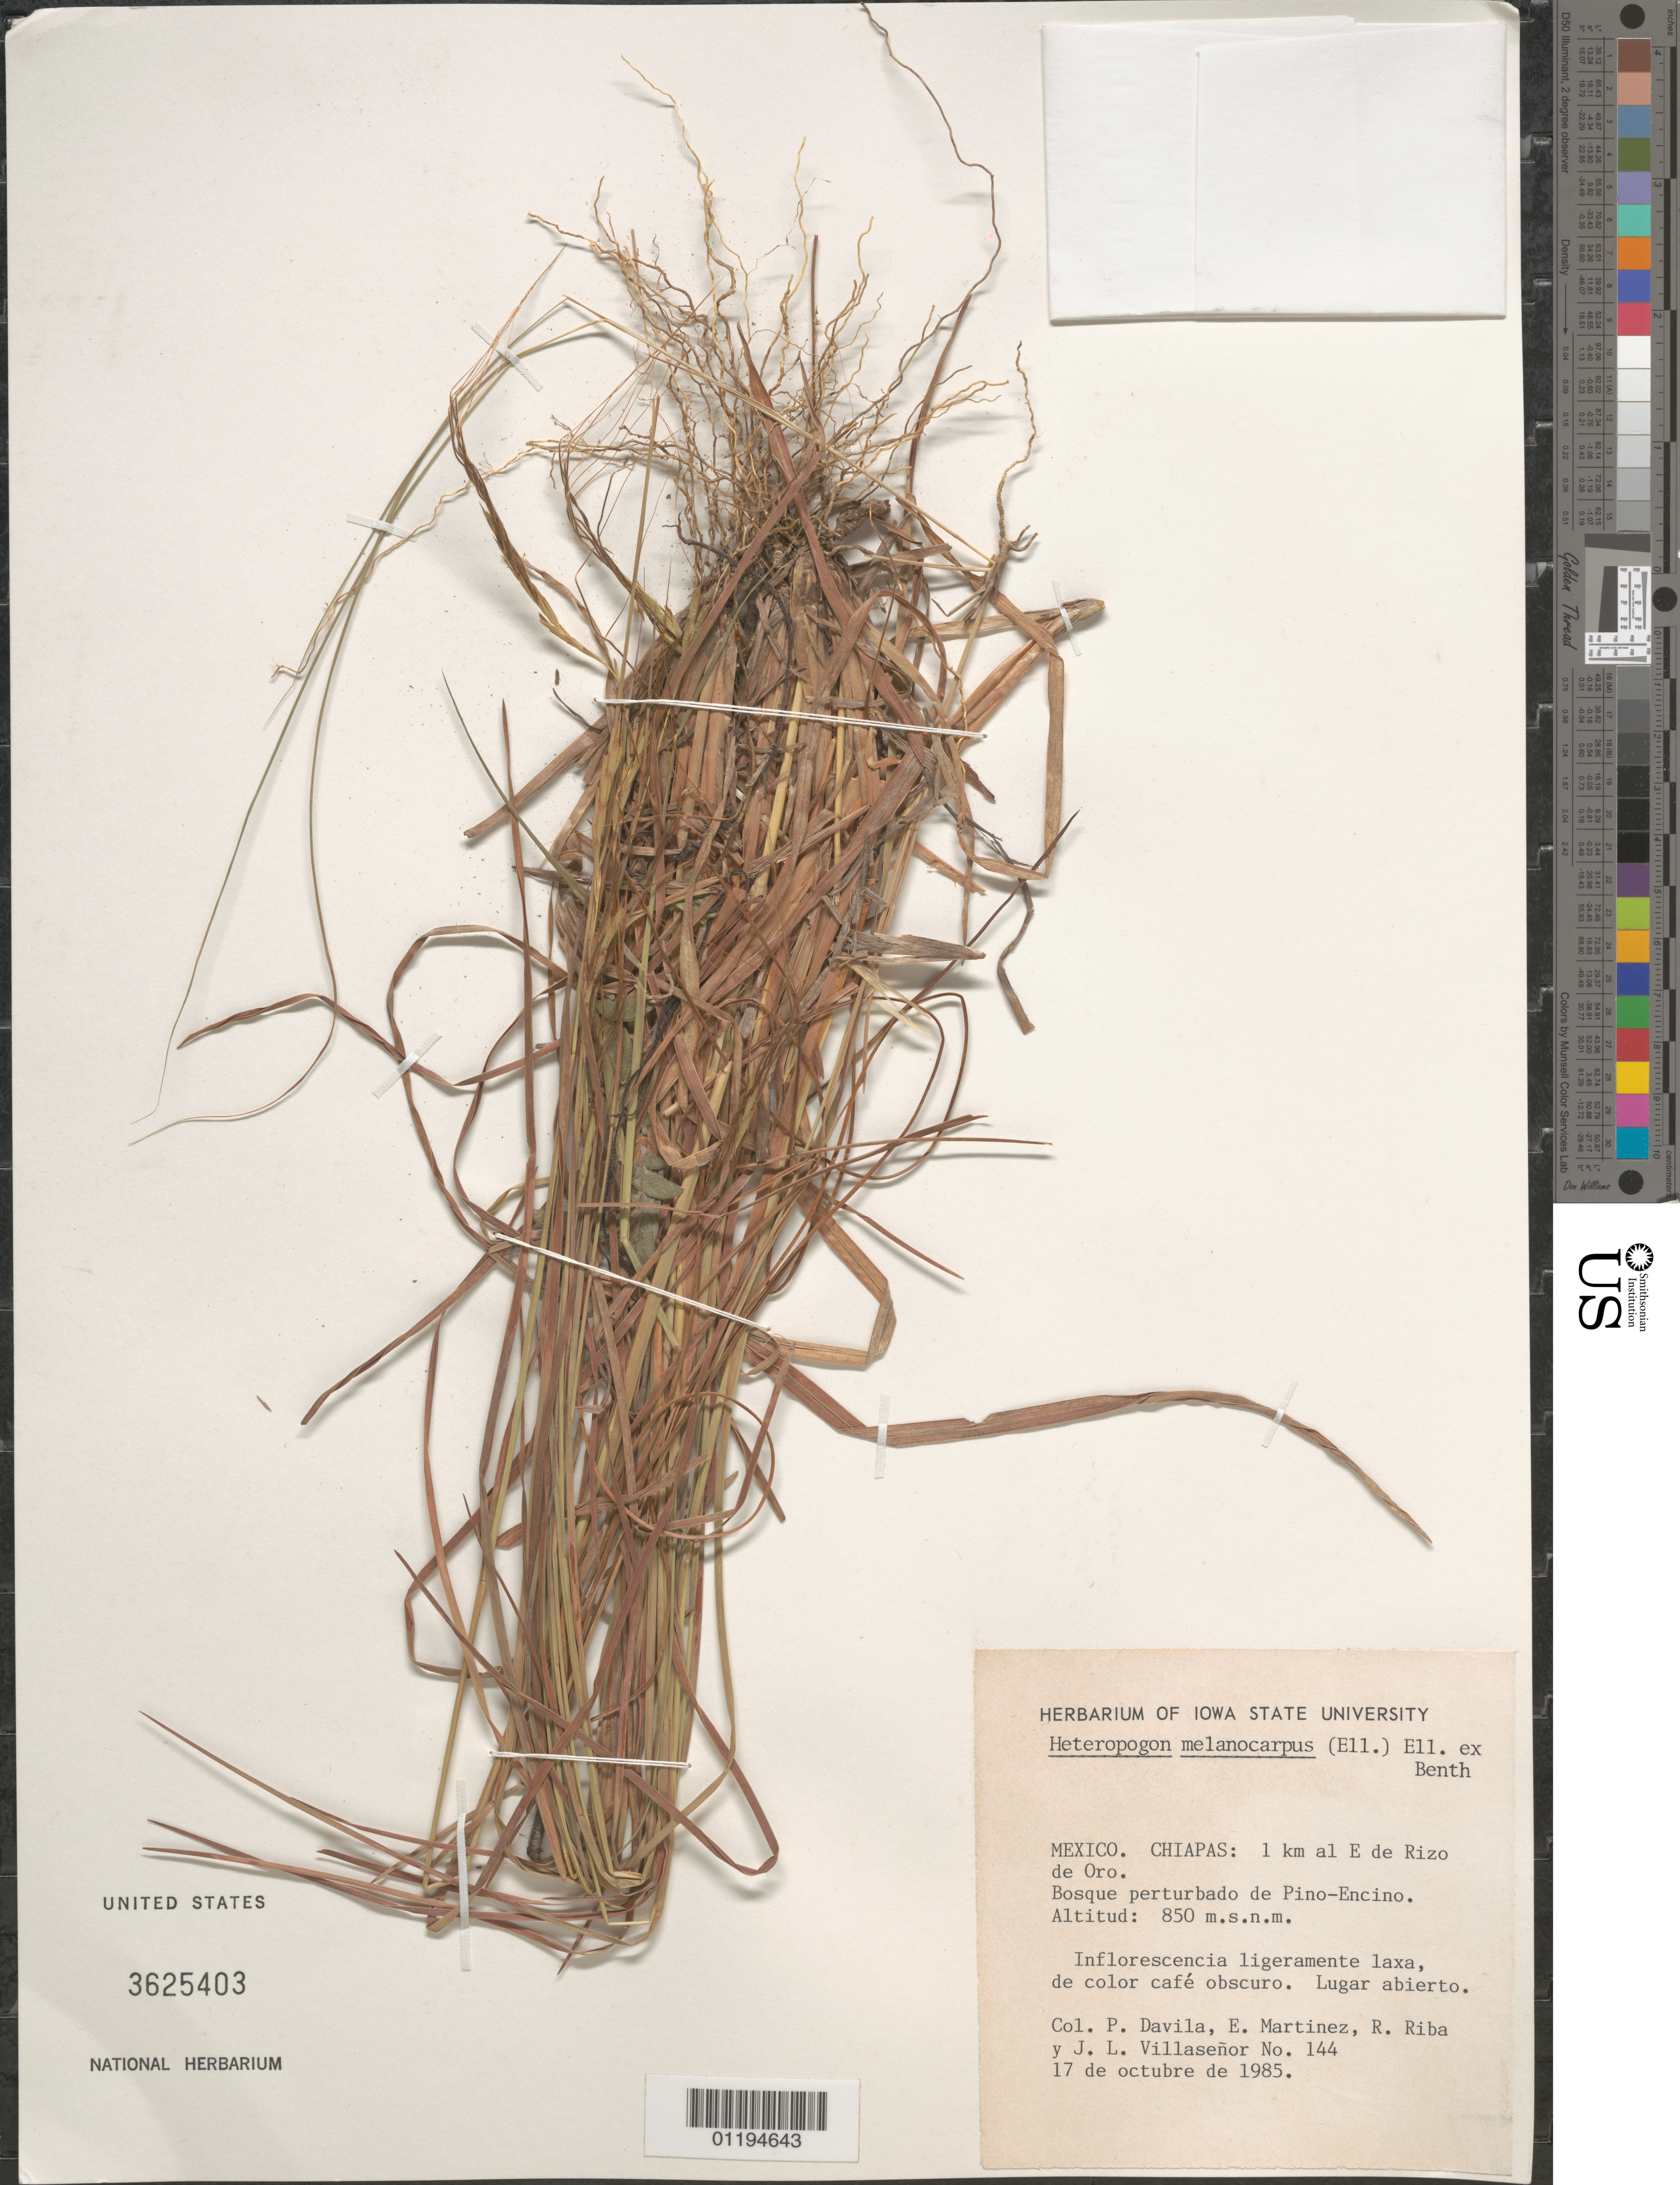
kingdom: Plantae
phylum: Tracheophyta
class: Liliopsida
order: Poales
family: Poaceae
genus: Heteropogon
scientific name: Heteropogon melanocarpus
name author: (Elliott) Benth.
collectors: P. Dávila, E. Martínez, R. Riba & J. Villaseñor R.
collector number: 144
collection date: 1985-10-17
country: Mexico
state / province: Chiapas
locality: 1km E of Rizo de Oro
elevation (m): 850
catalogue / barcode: US 3625403